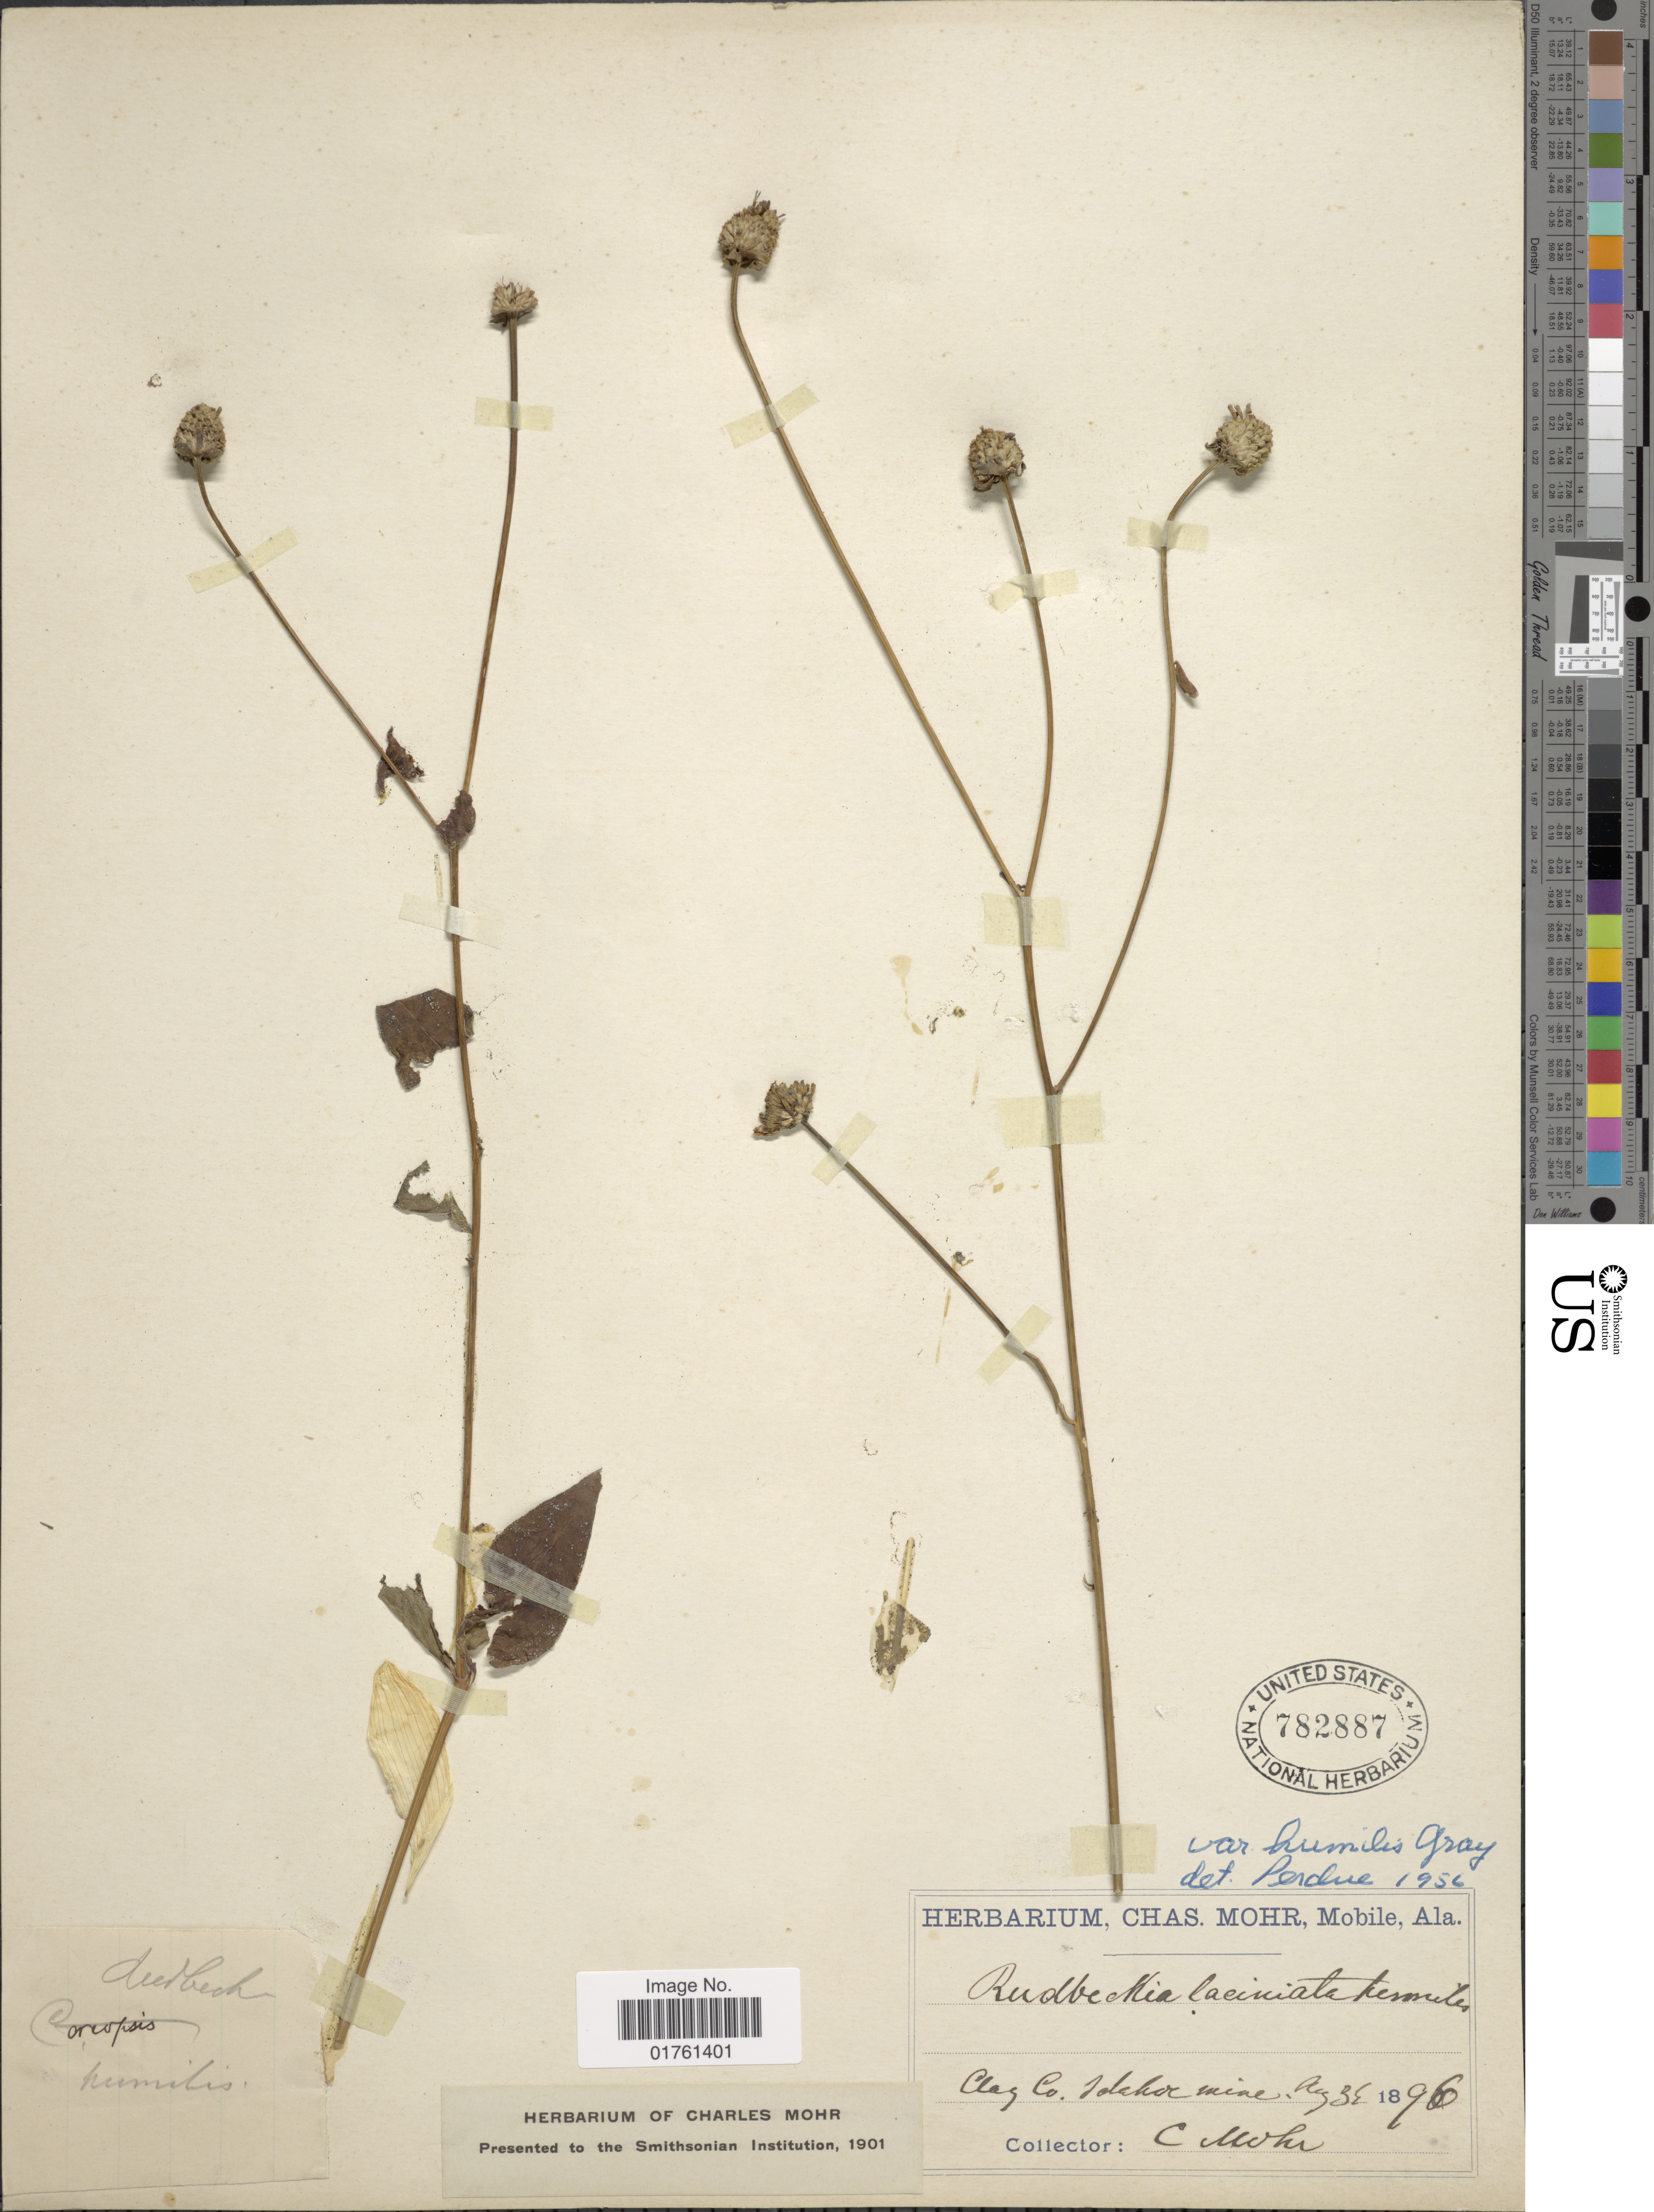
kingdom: Plantae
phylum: Tracheophyta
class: Magnoliopsida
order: Asterales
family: Asteraceae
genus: Rudbeckia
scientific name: Rudbeckia laciniata var. humulis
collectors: C. T. Mohr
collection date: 1896-08-31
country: United States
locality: Clay Co, Solahor mine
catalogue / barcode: US 782887